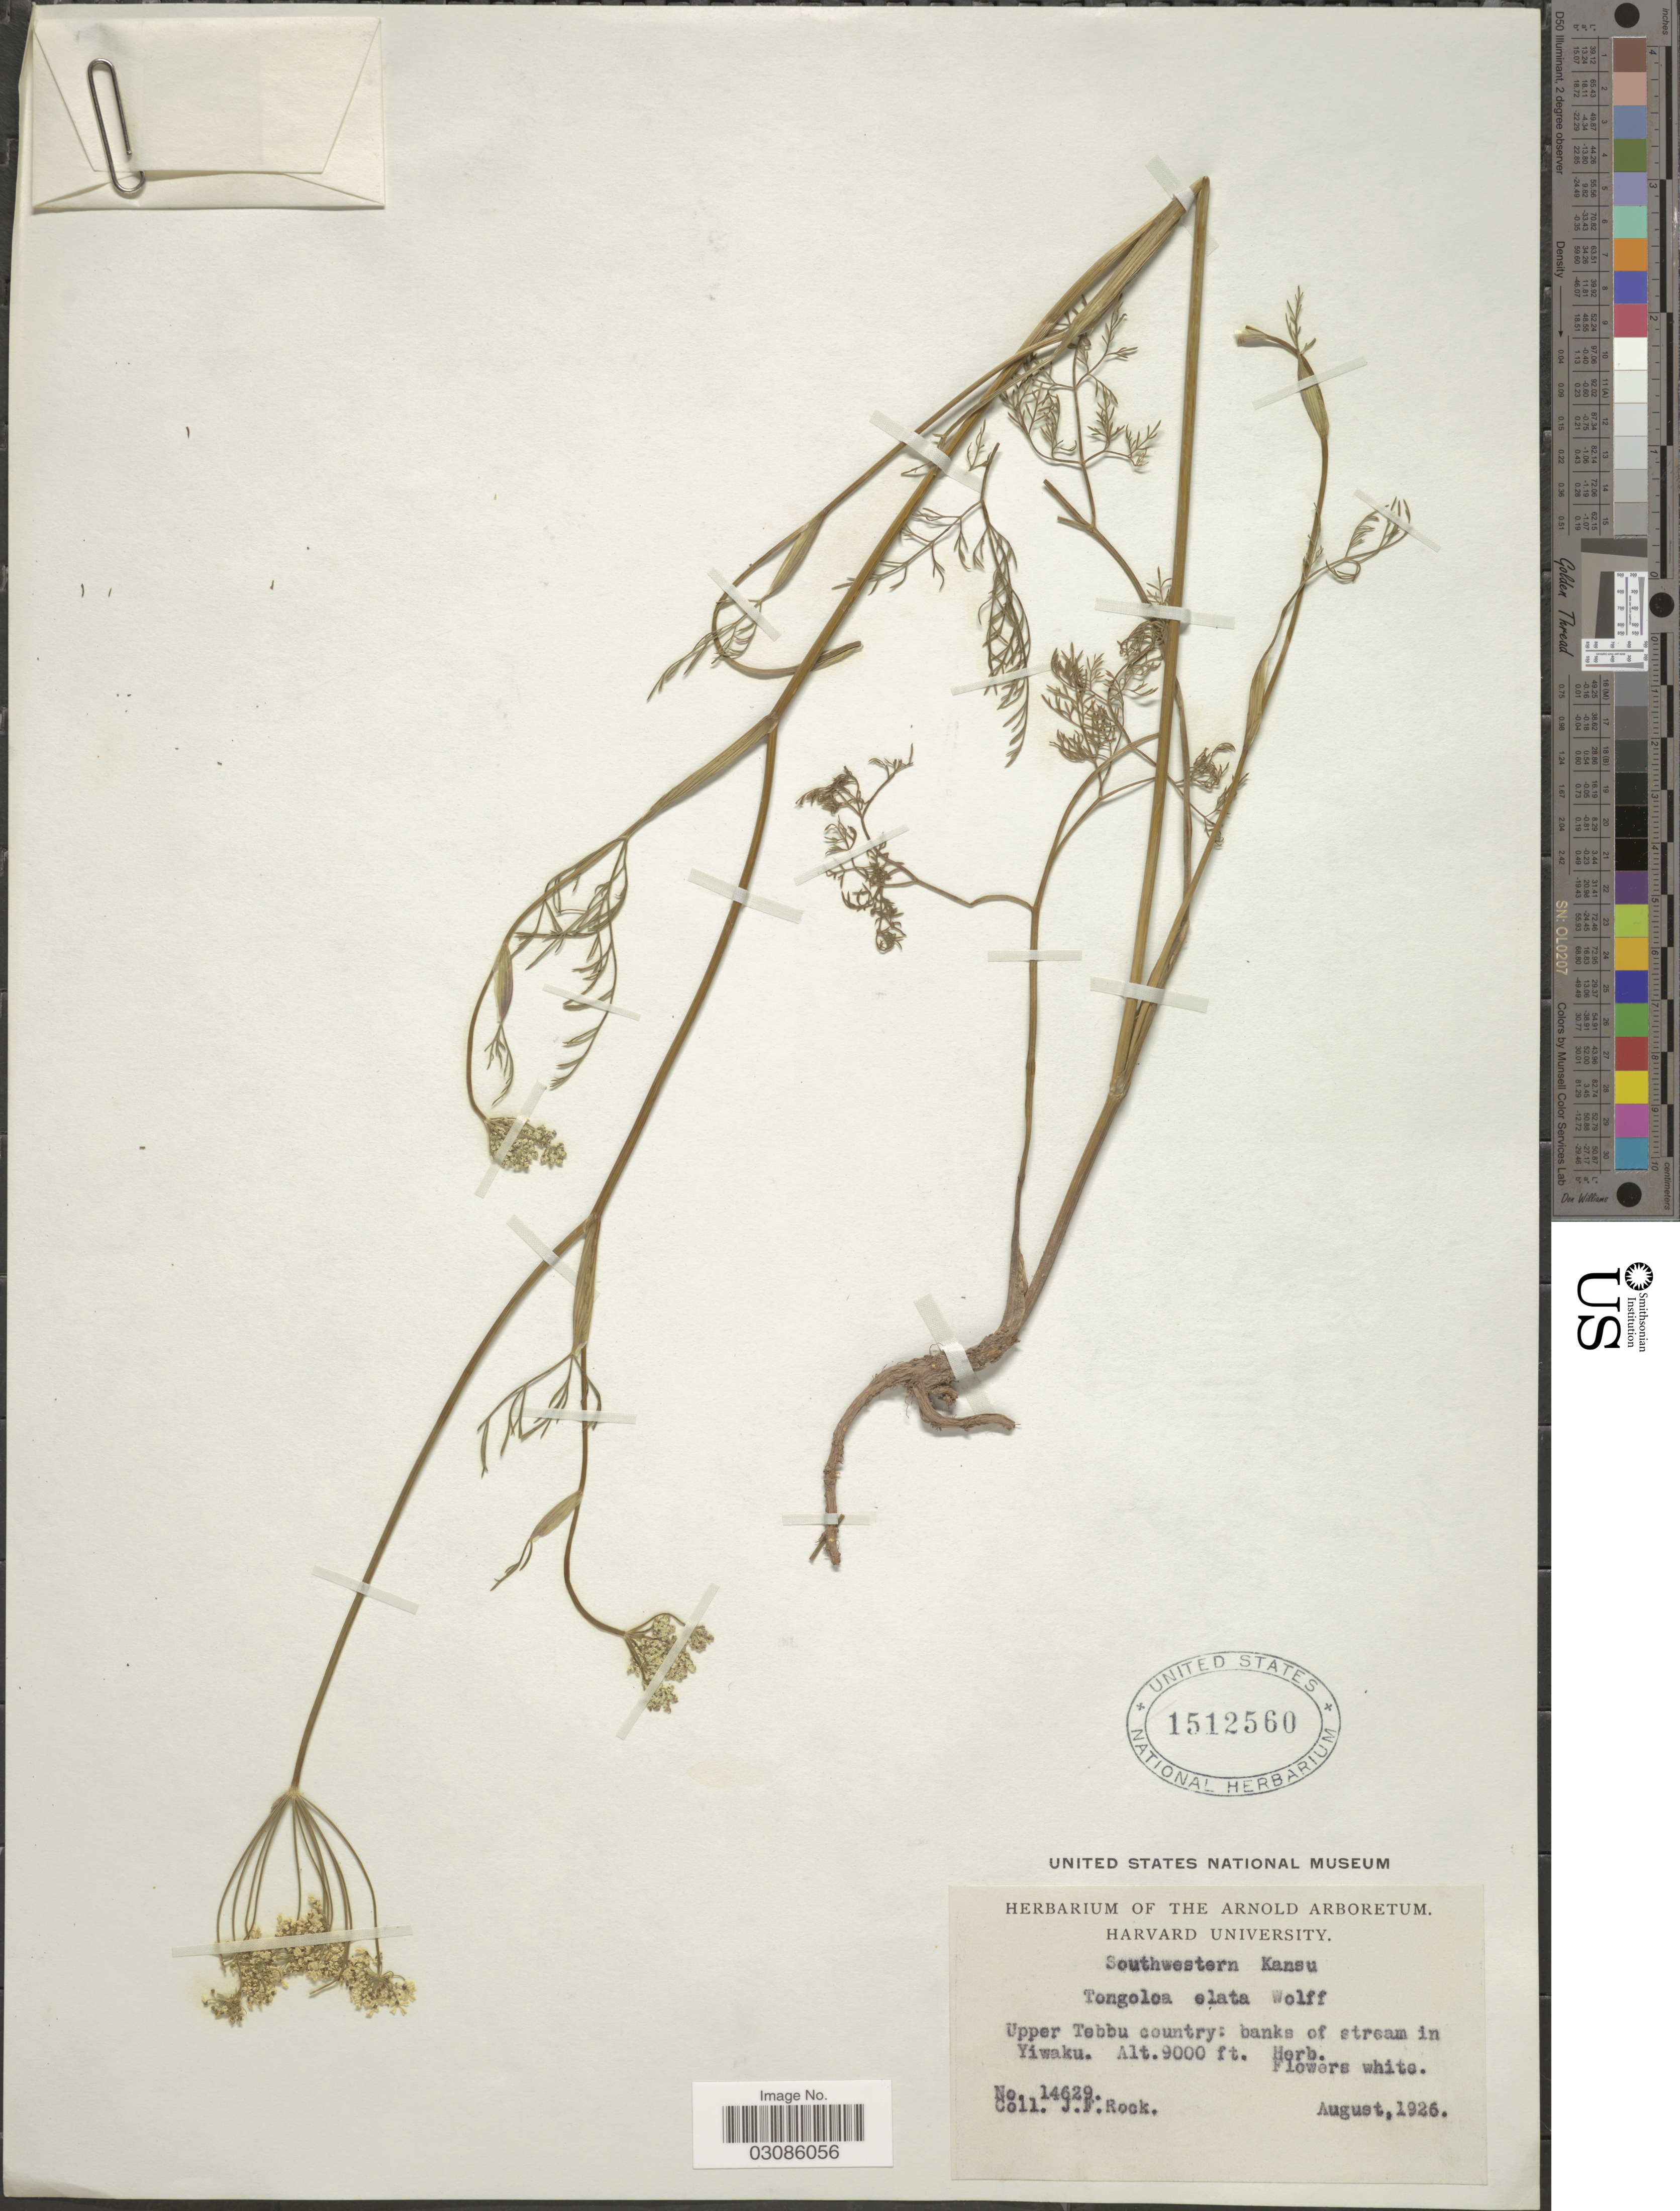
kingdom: Plantae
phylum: Tracheophyta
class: Magnoliopsida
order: Apiales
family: Apiaceae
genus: Tongoloa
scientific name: Tongoloa elata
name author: H. Wolff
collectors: J. Rock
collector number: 14629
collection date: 1926-08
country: China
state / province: Gansu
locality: Southwestern Kansu, Upper Tebbu country: banks of stream in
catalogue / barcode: US 1512560